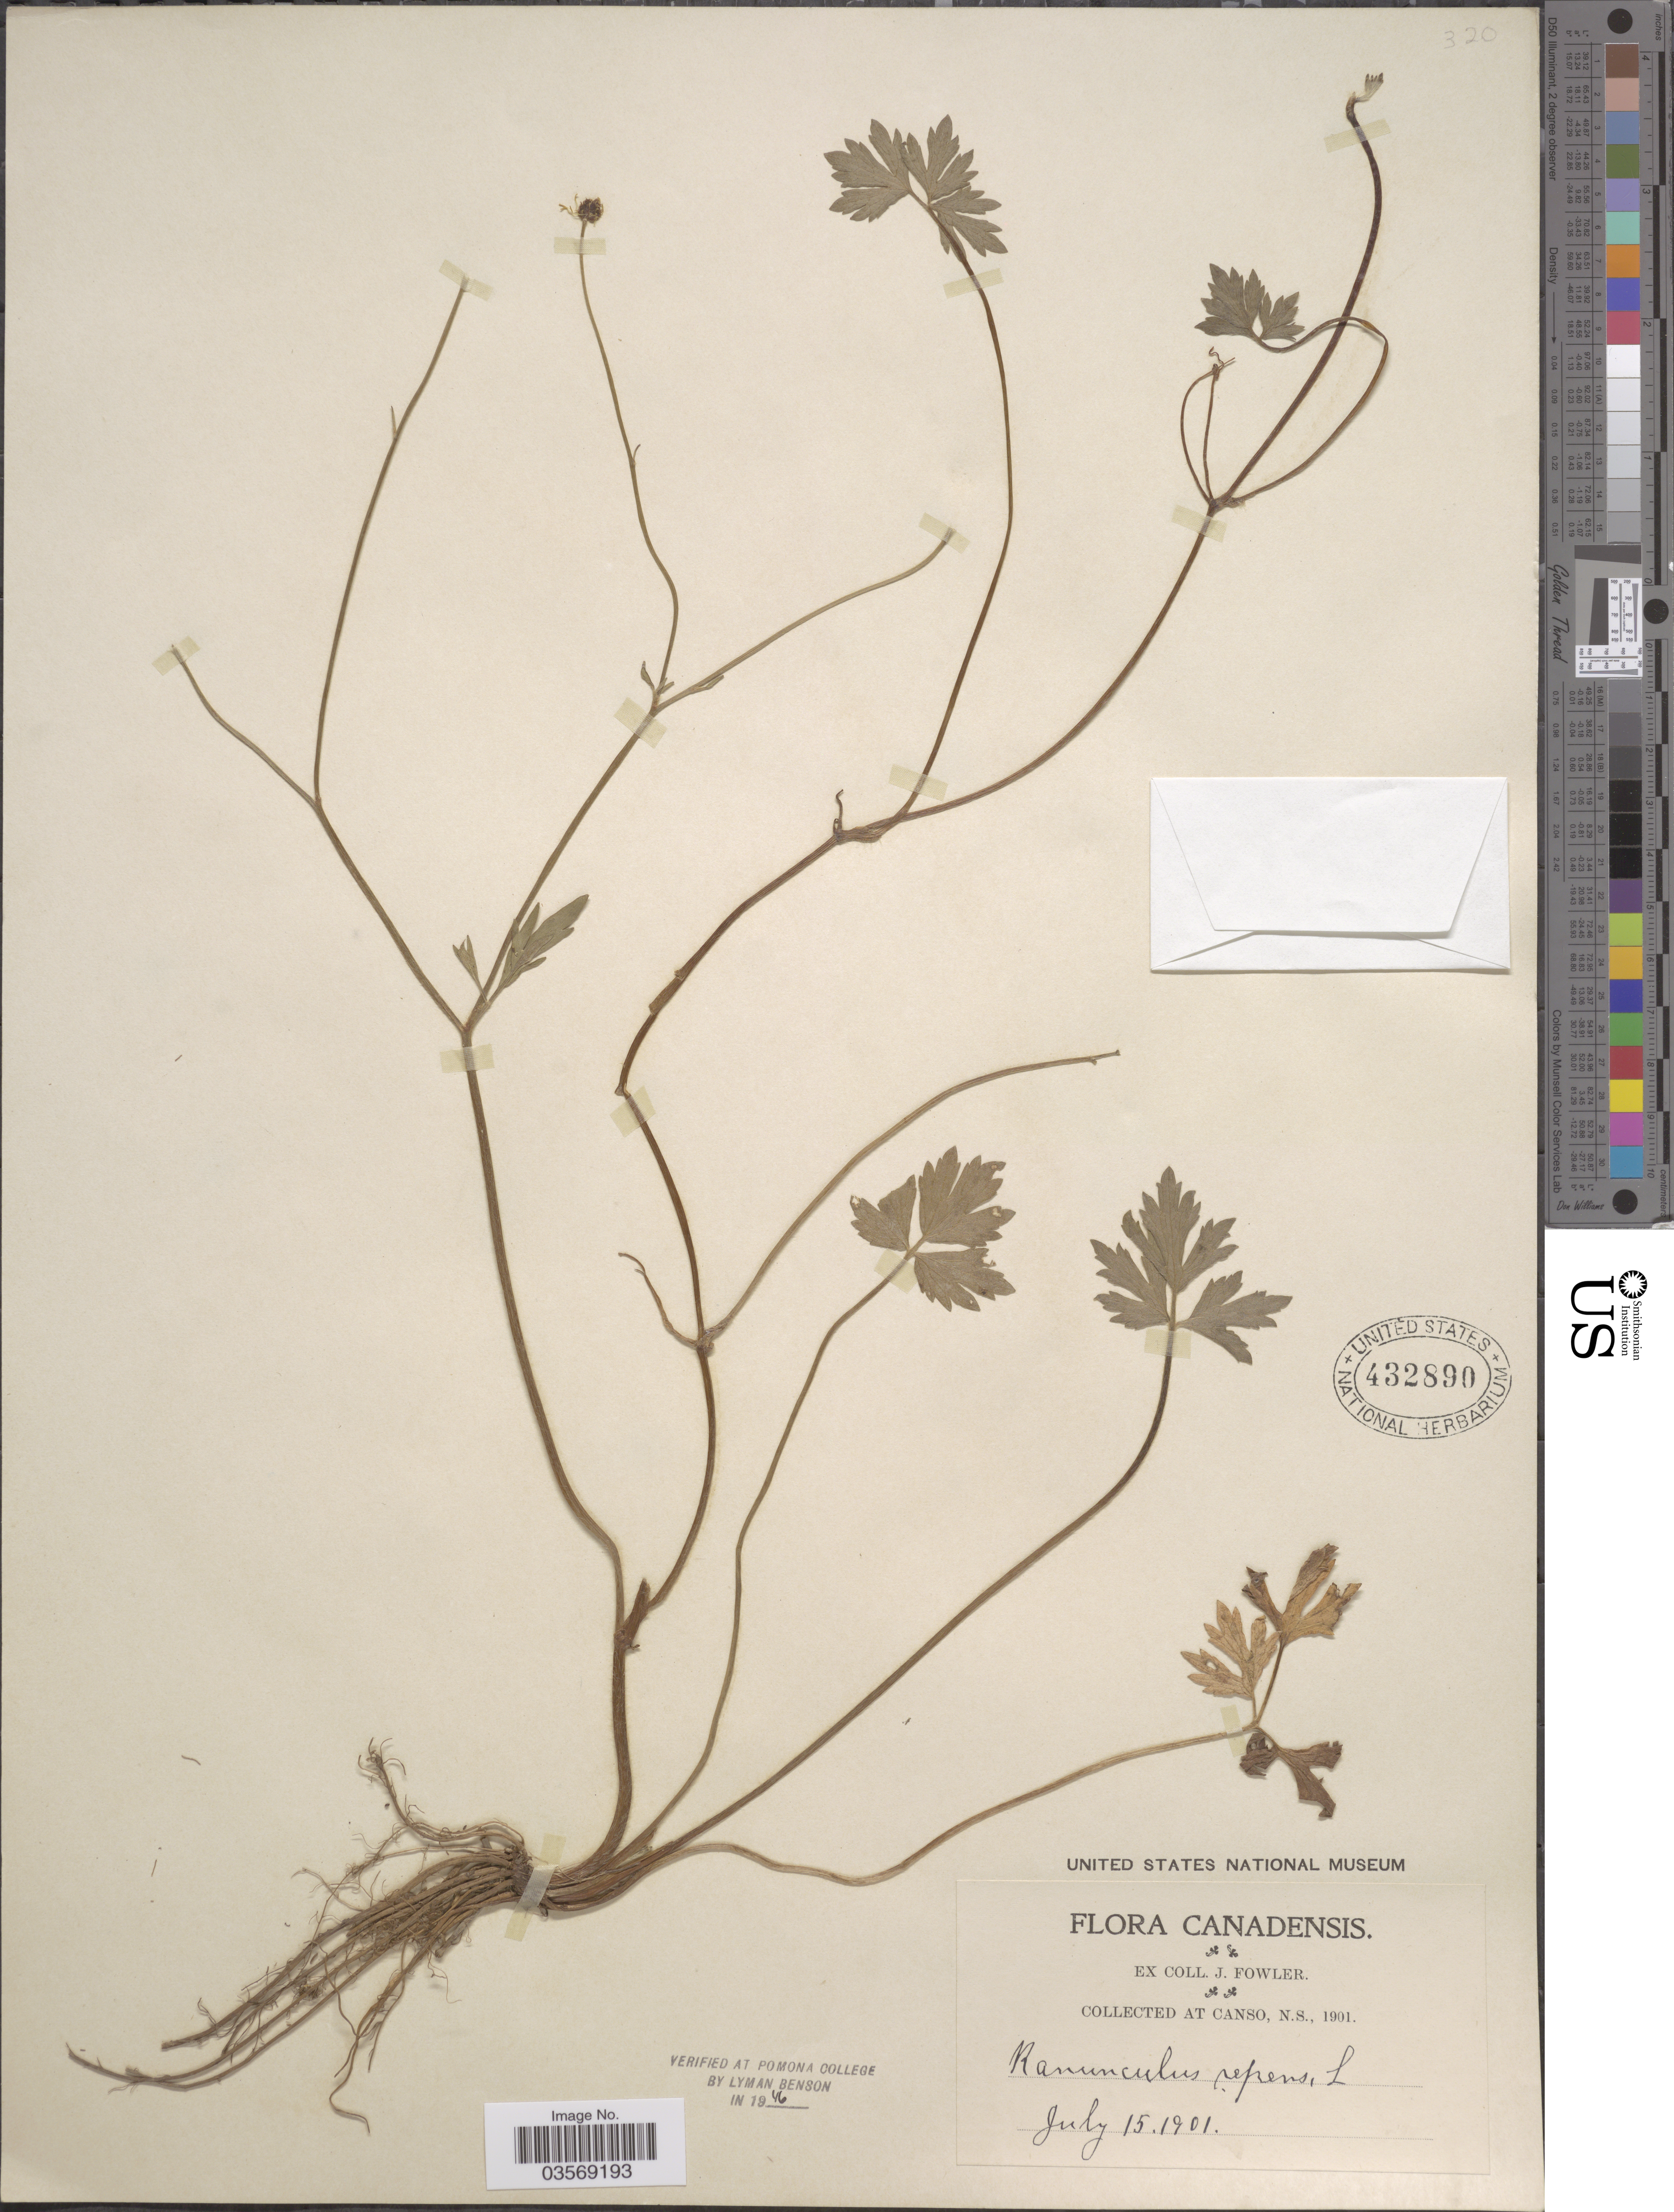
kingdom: Plantae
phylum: Tracheophyta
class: Magnoliopsida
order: Ranunculales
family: Ranunculaceae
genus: Ranunculus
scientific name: Ranunculus repens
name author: L.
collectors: J. Fowler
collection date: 1901-07-15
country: Canada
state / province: Nova Scotia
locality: Canso, N.S.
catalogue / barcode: US 432890